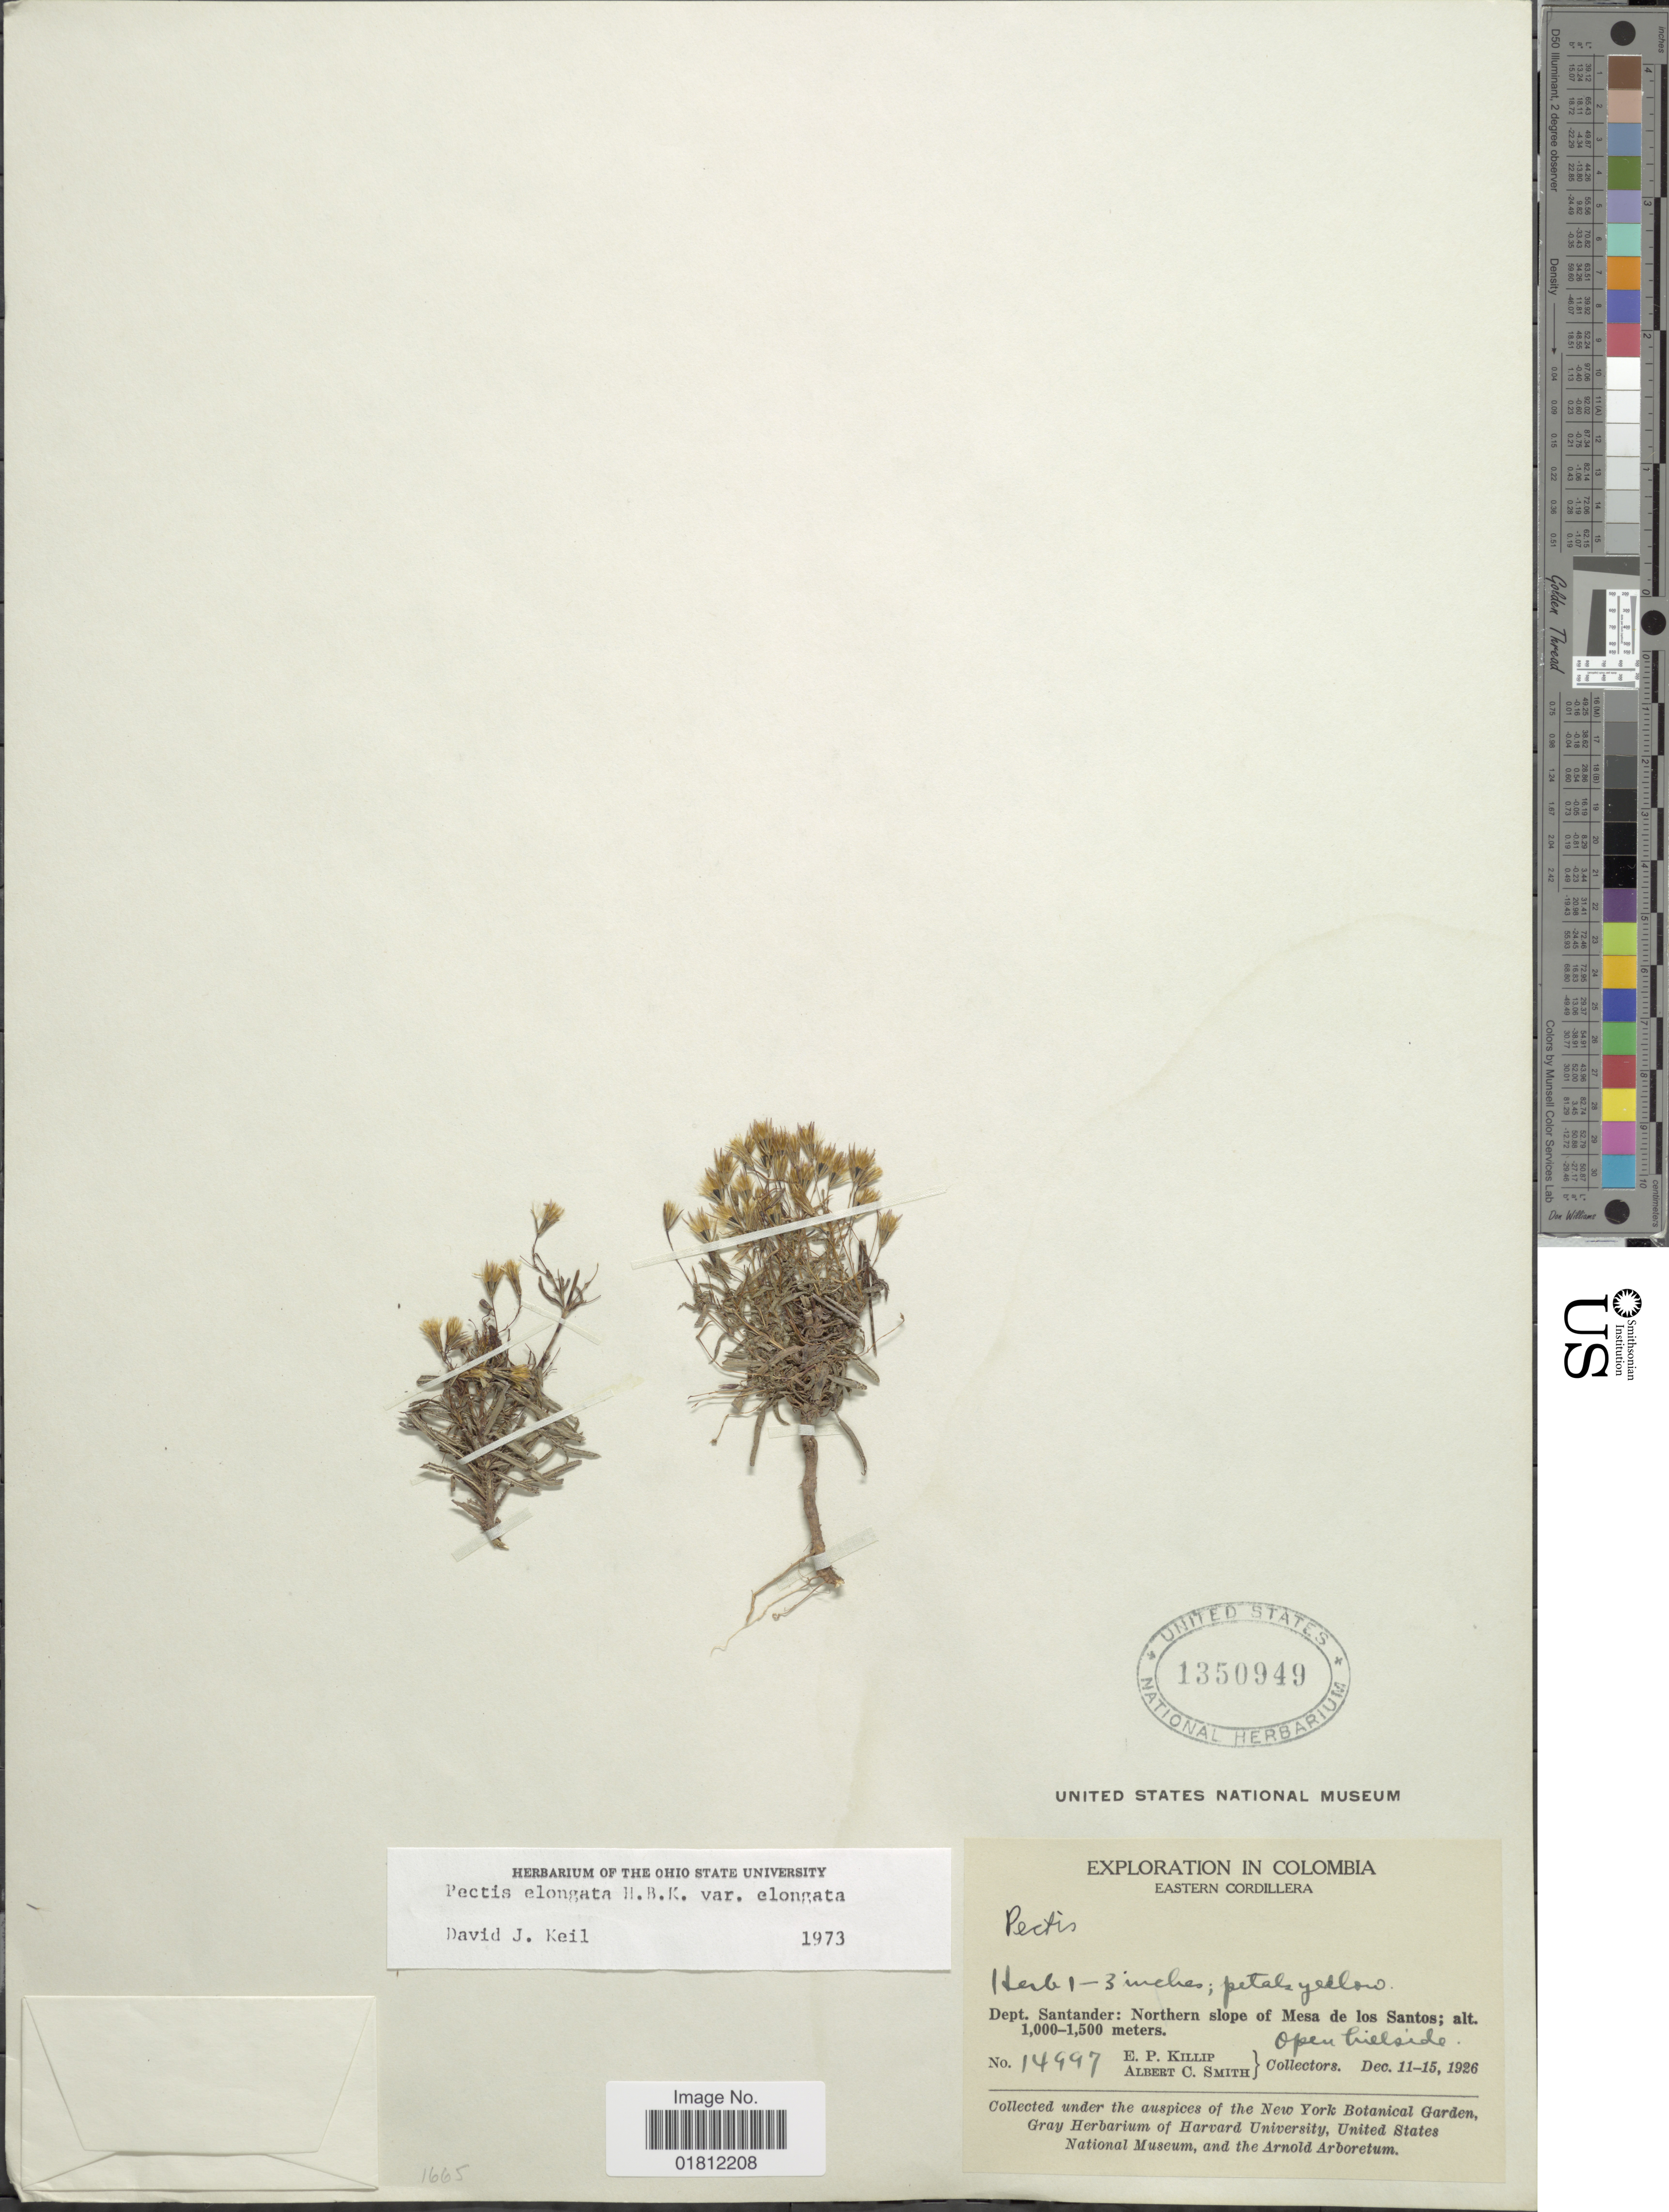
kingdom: Plantae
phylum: Tracheophyta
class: Magnoliopsida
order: Asterales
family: Asteraceae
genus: Pectis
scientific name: Pectis elongata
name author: Kunth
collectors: E. P. Killip & A. C. Smith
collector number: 14997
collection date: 1926-12-11/1926-12-15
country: Colombia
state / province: Santander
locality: Eastern Cordillera. Northern slope of Mesa de los Santos.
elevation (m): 1000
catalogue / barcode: US 1350949